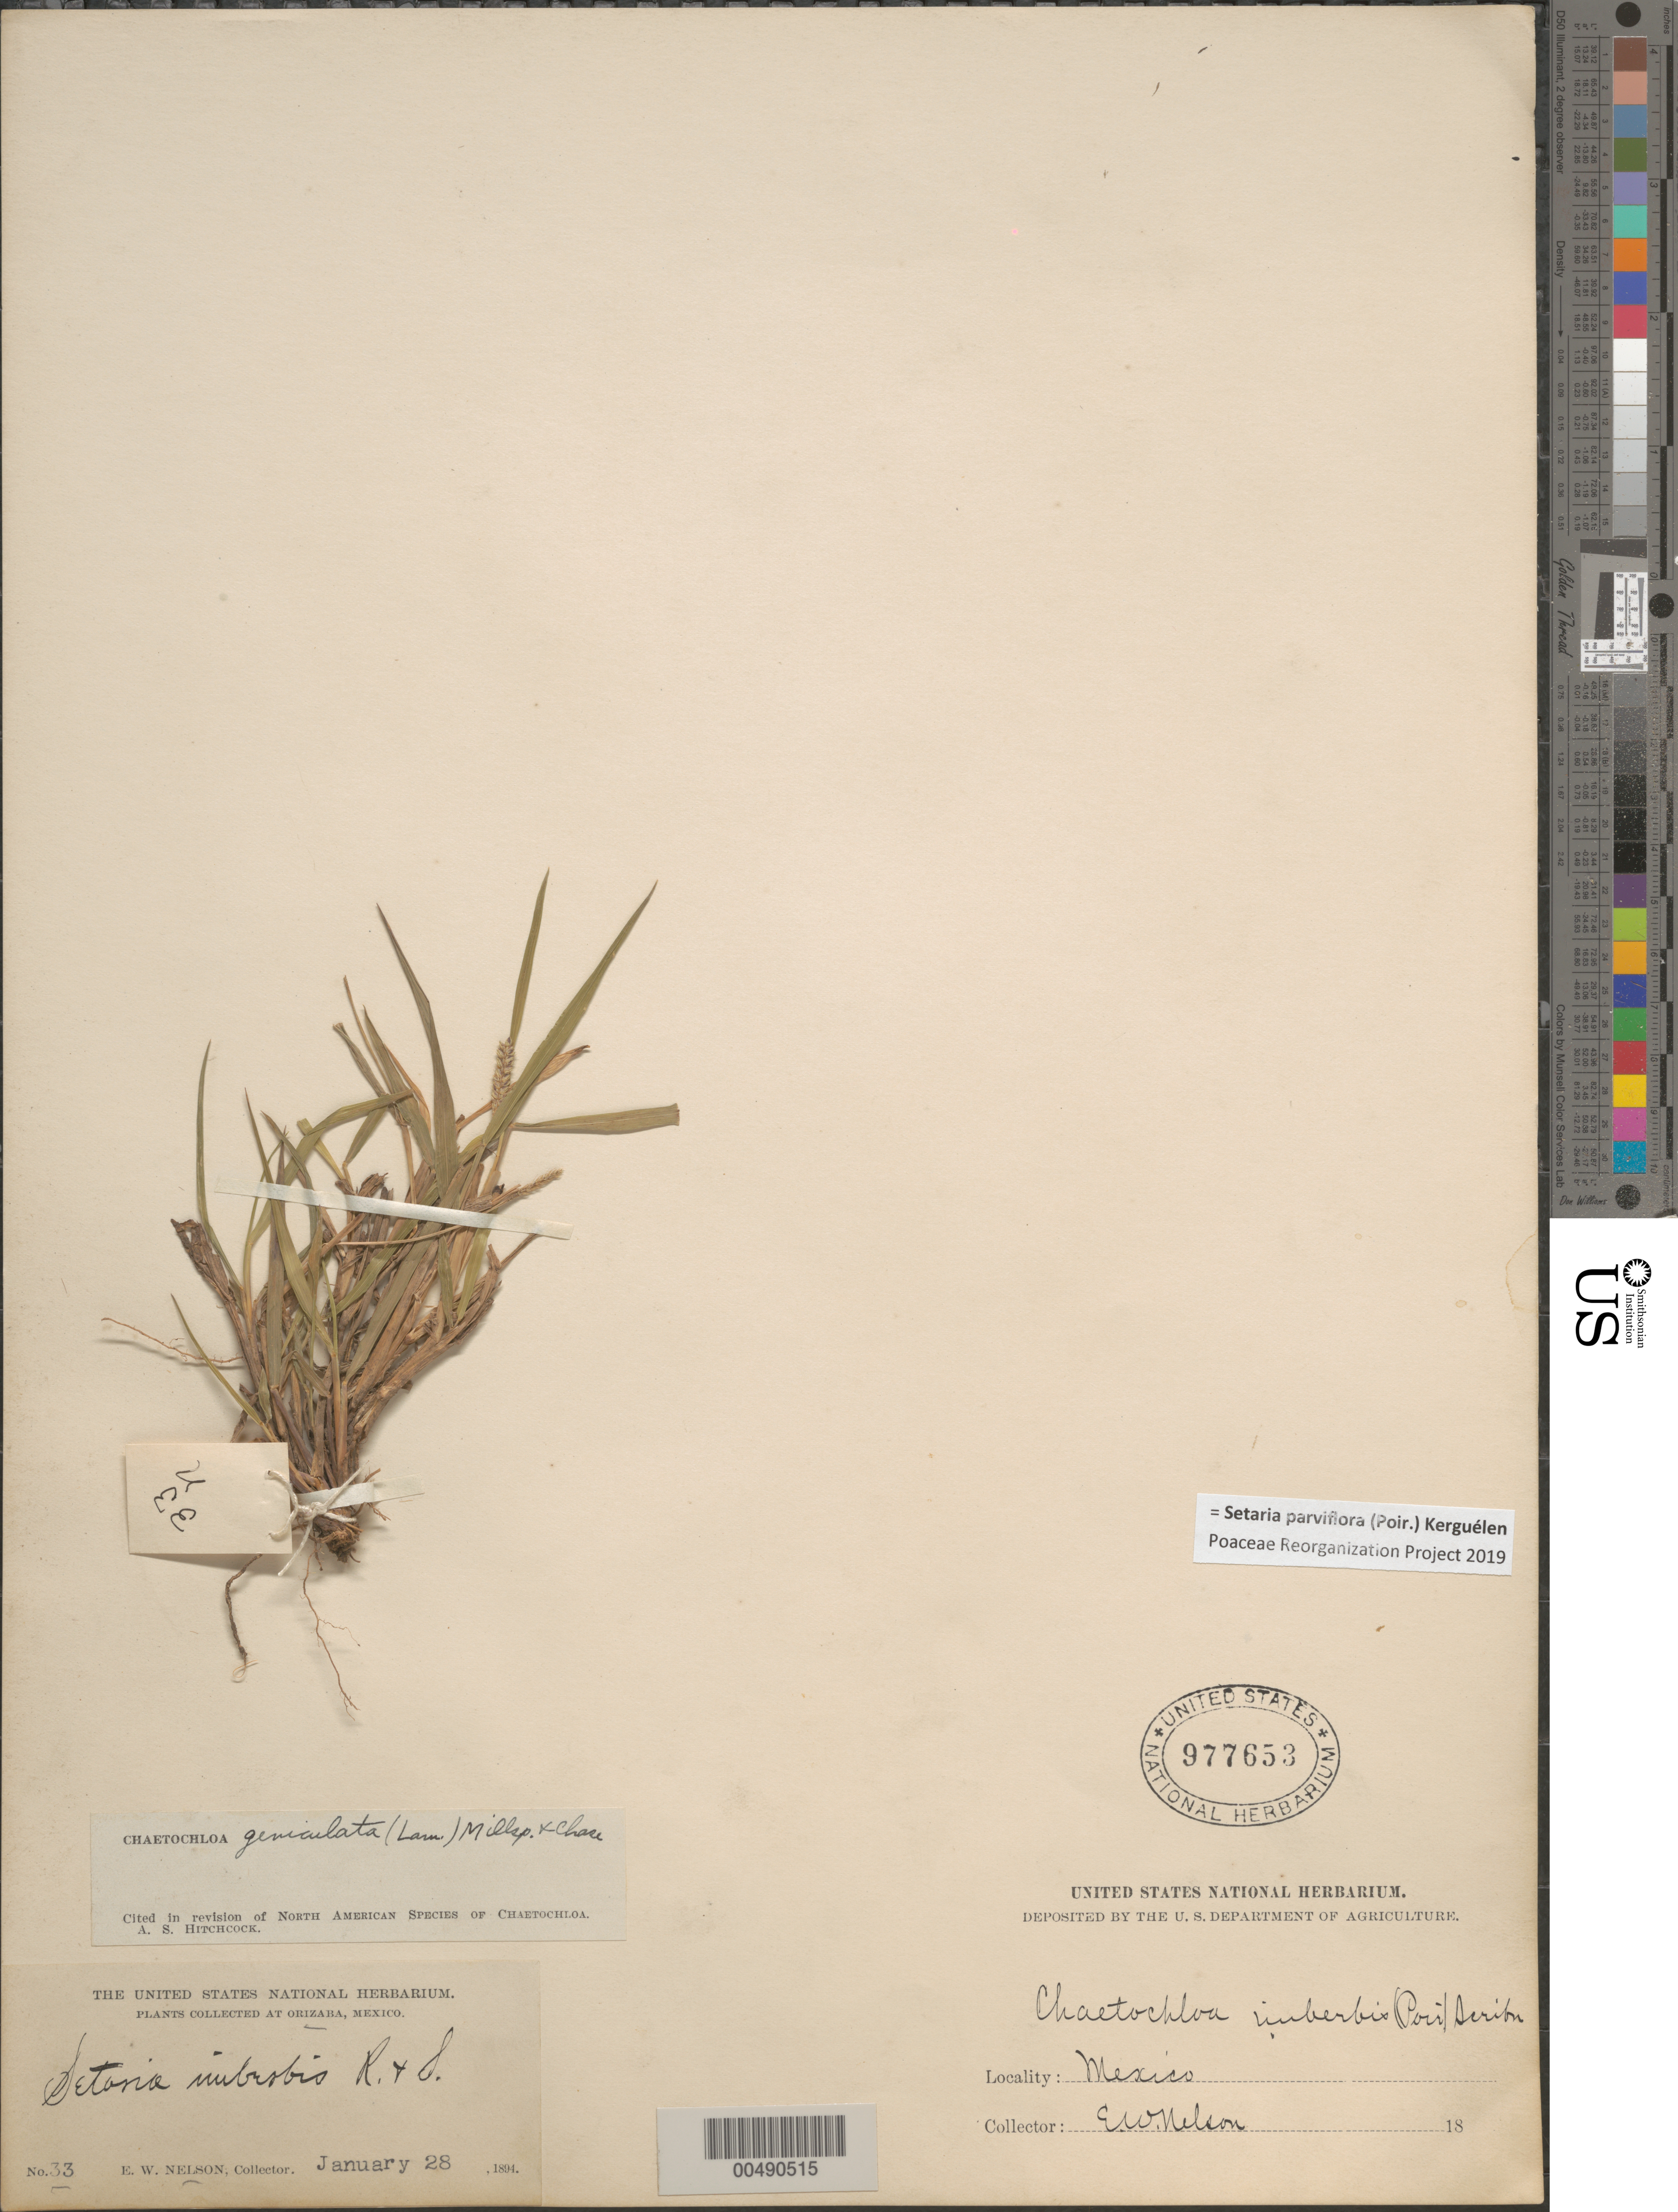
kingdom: Plantae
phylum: Tracheophyta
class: Liliopsida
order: Poales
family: Poaceae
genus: Setaria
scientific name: Setaria parviflora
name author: (Poir.) Kerguélen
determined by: Poaceae Reorganization Project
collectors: E. W. Nelson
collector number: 33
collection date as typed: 28 Jan 1894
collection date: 1894-01-28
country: Mexico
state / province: Veracruz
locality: Orizaba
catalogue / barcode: US 977653